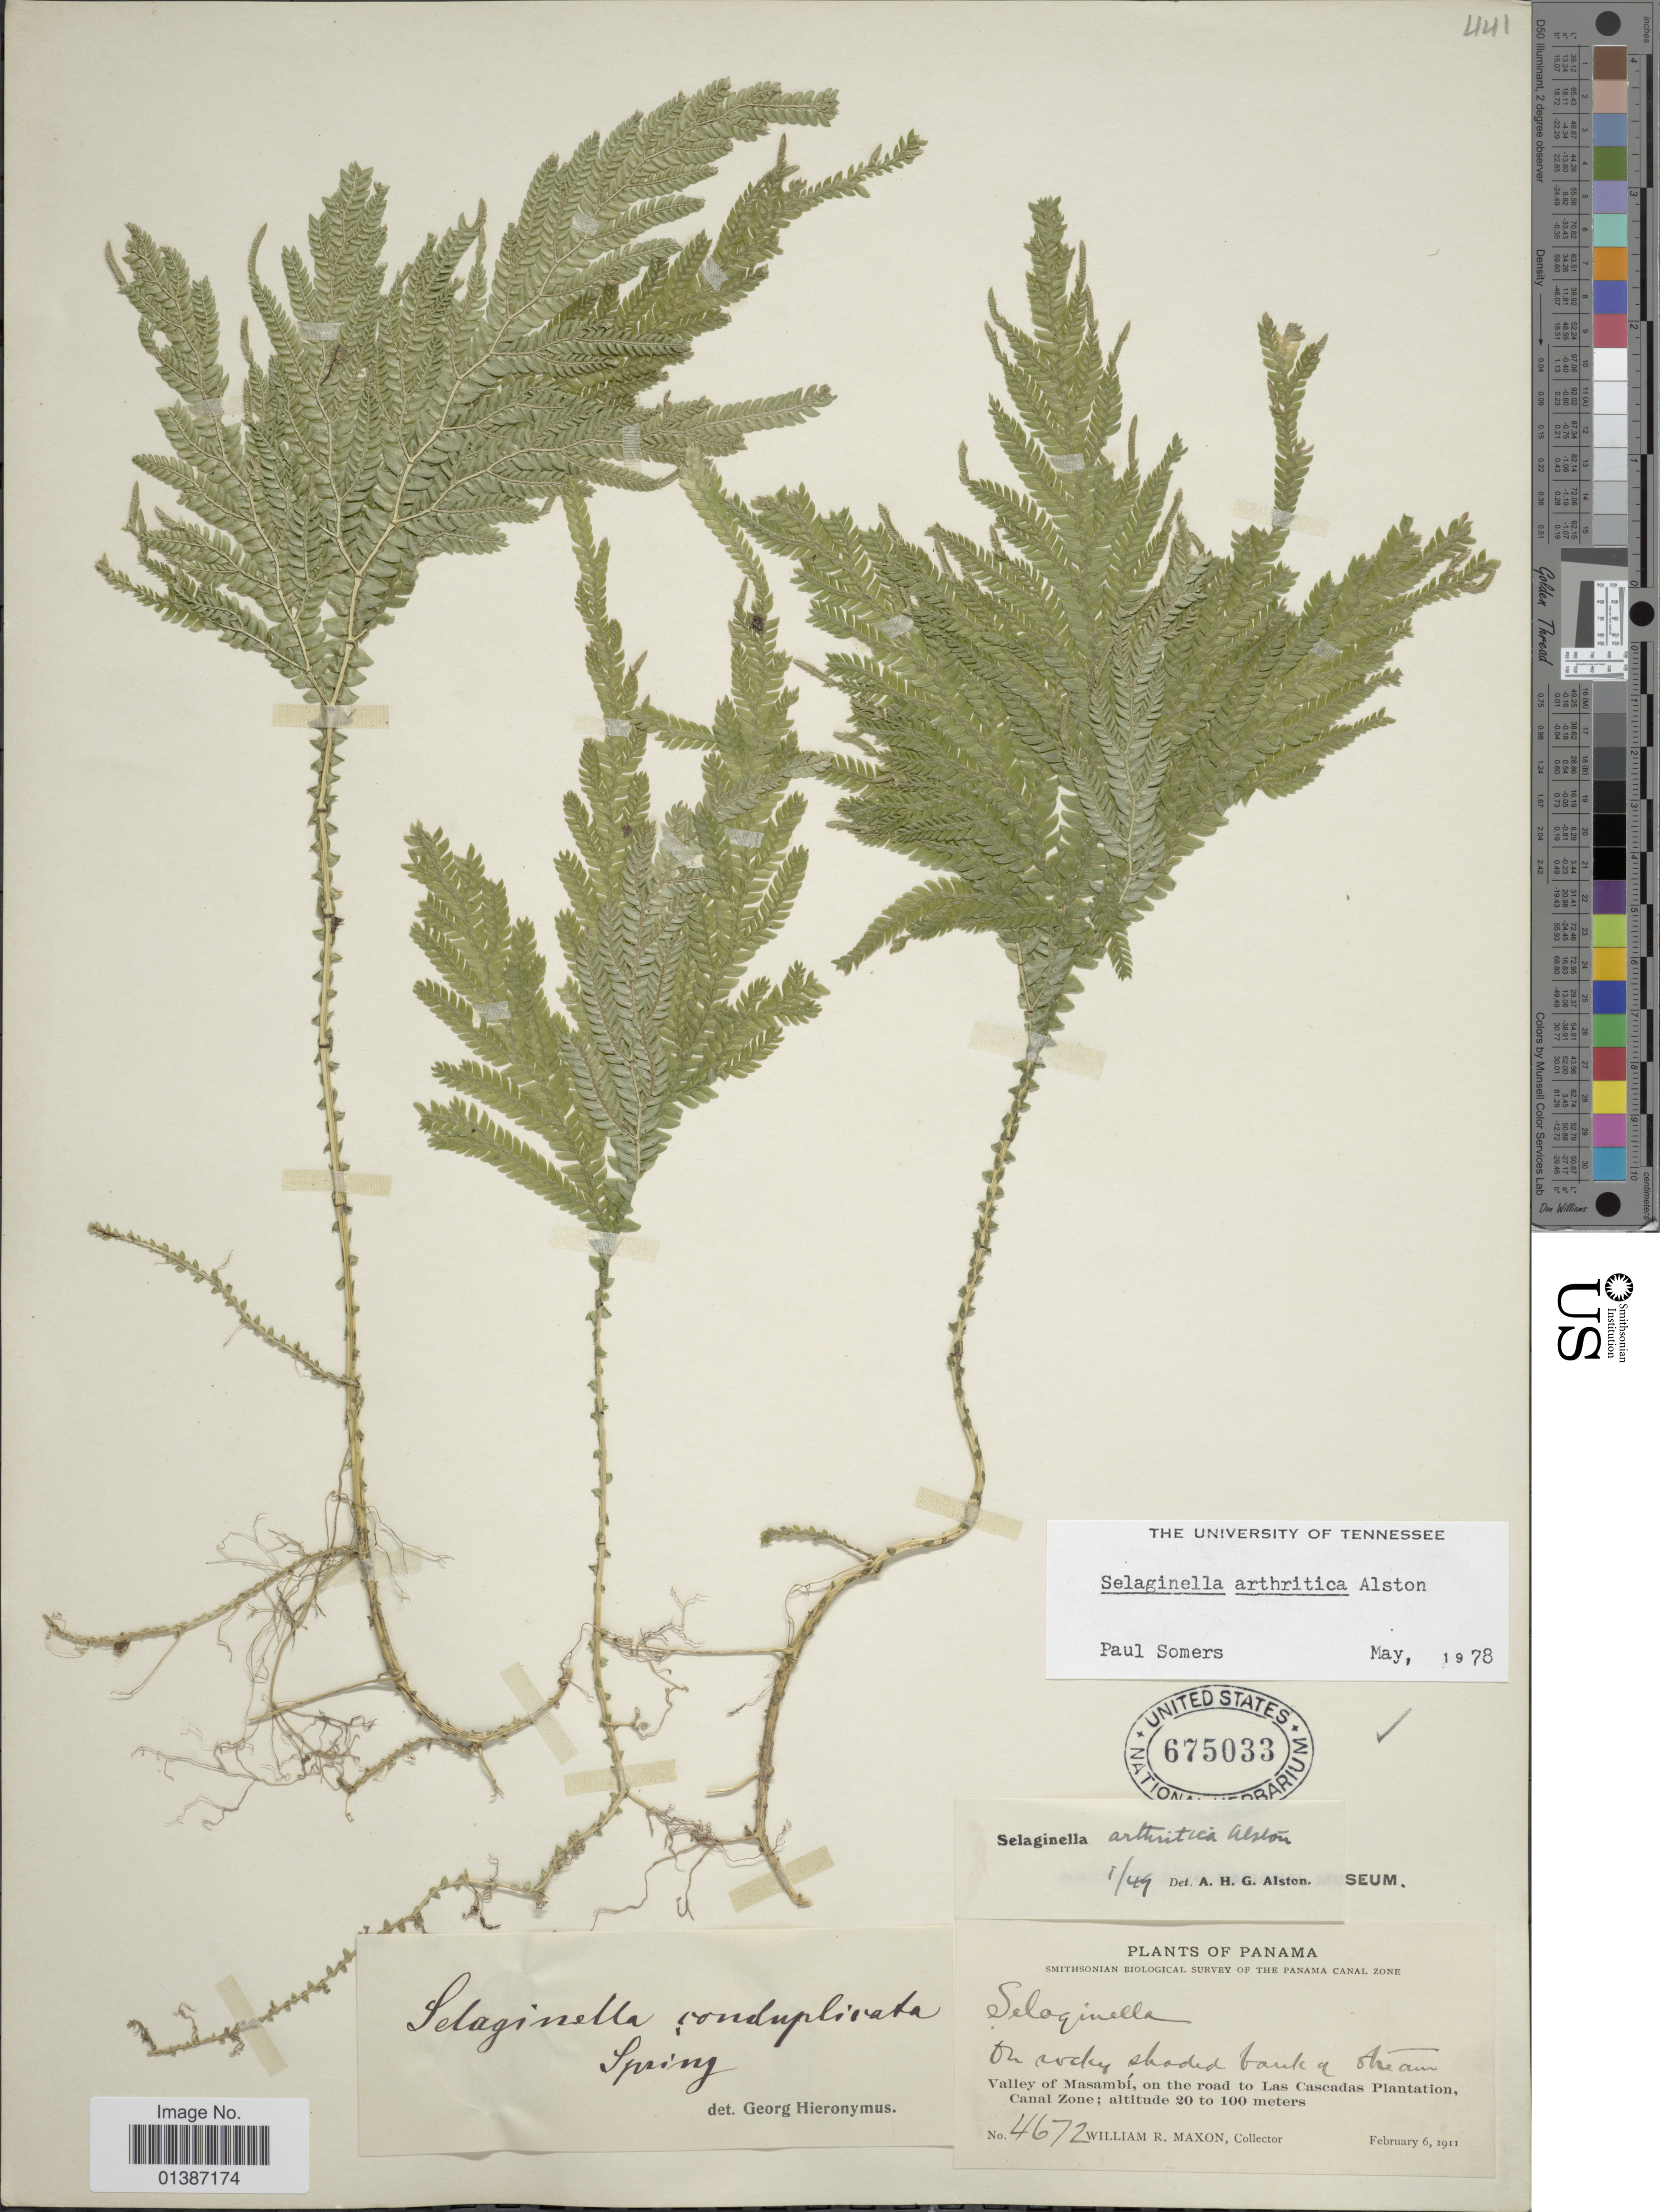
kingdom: Plantae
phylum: Tracheophyta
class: Lycopodiopsida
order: Selaginellales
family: Selaginellaceae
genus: Selaginella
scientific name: Selaginella arthritica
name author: Alston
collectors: W. R. Maxon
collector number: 4672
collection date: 1911-02-06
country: Panama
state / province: Colón / Panamá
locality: Valley of Masambí, on the road to Las Cascadas Plantation, Canal Zone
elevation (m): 20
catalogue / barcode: US 675033